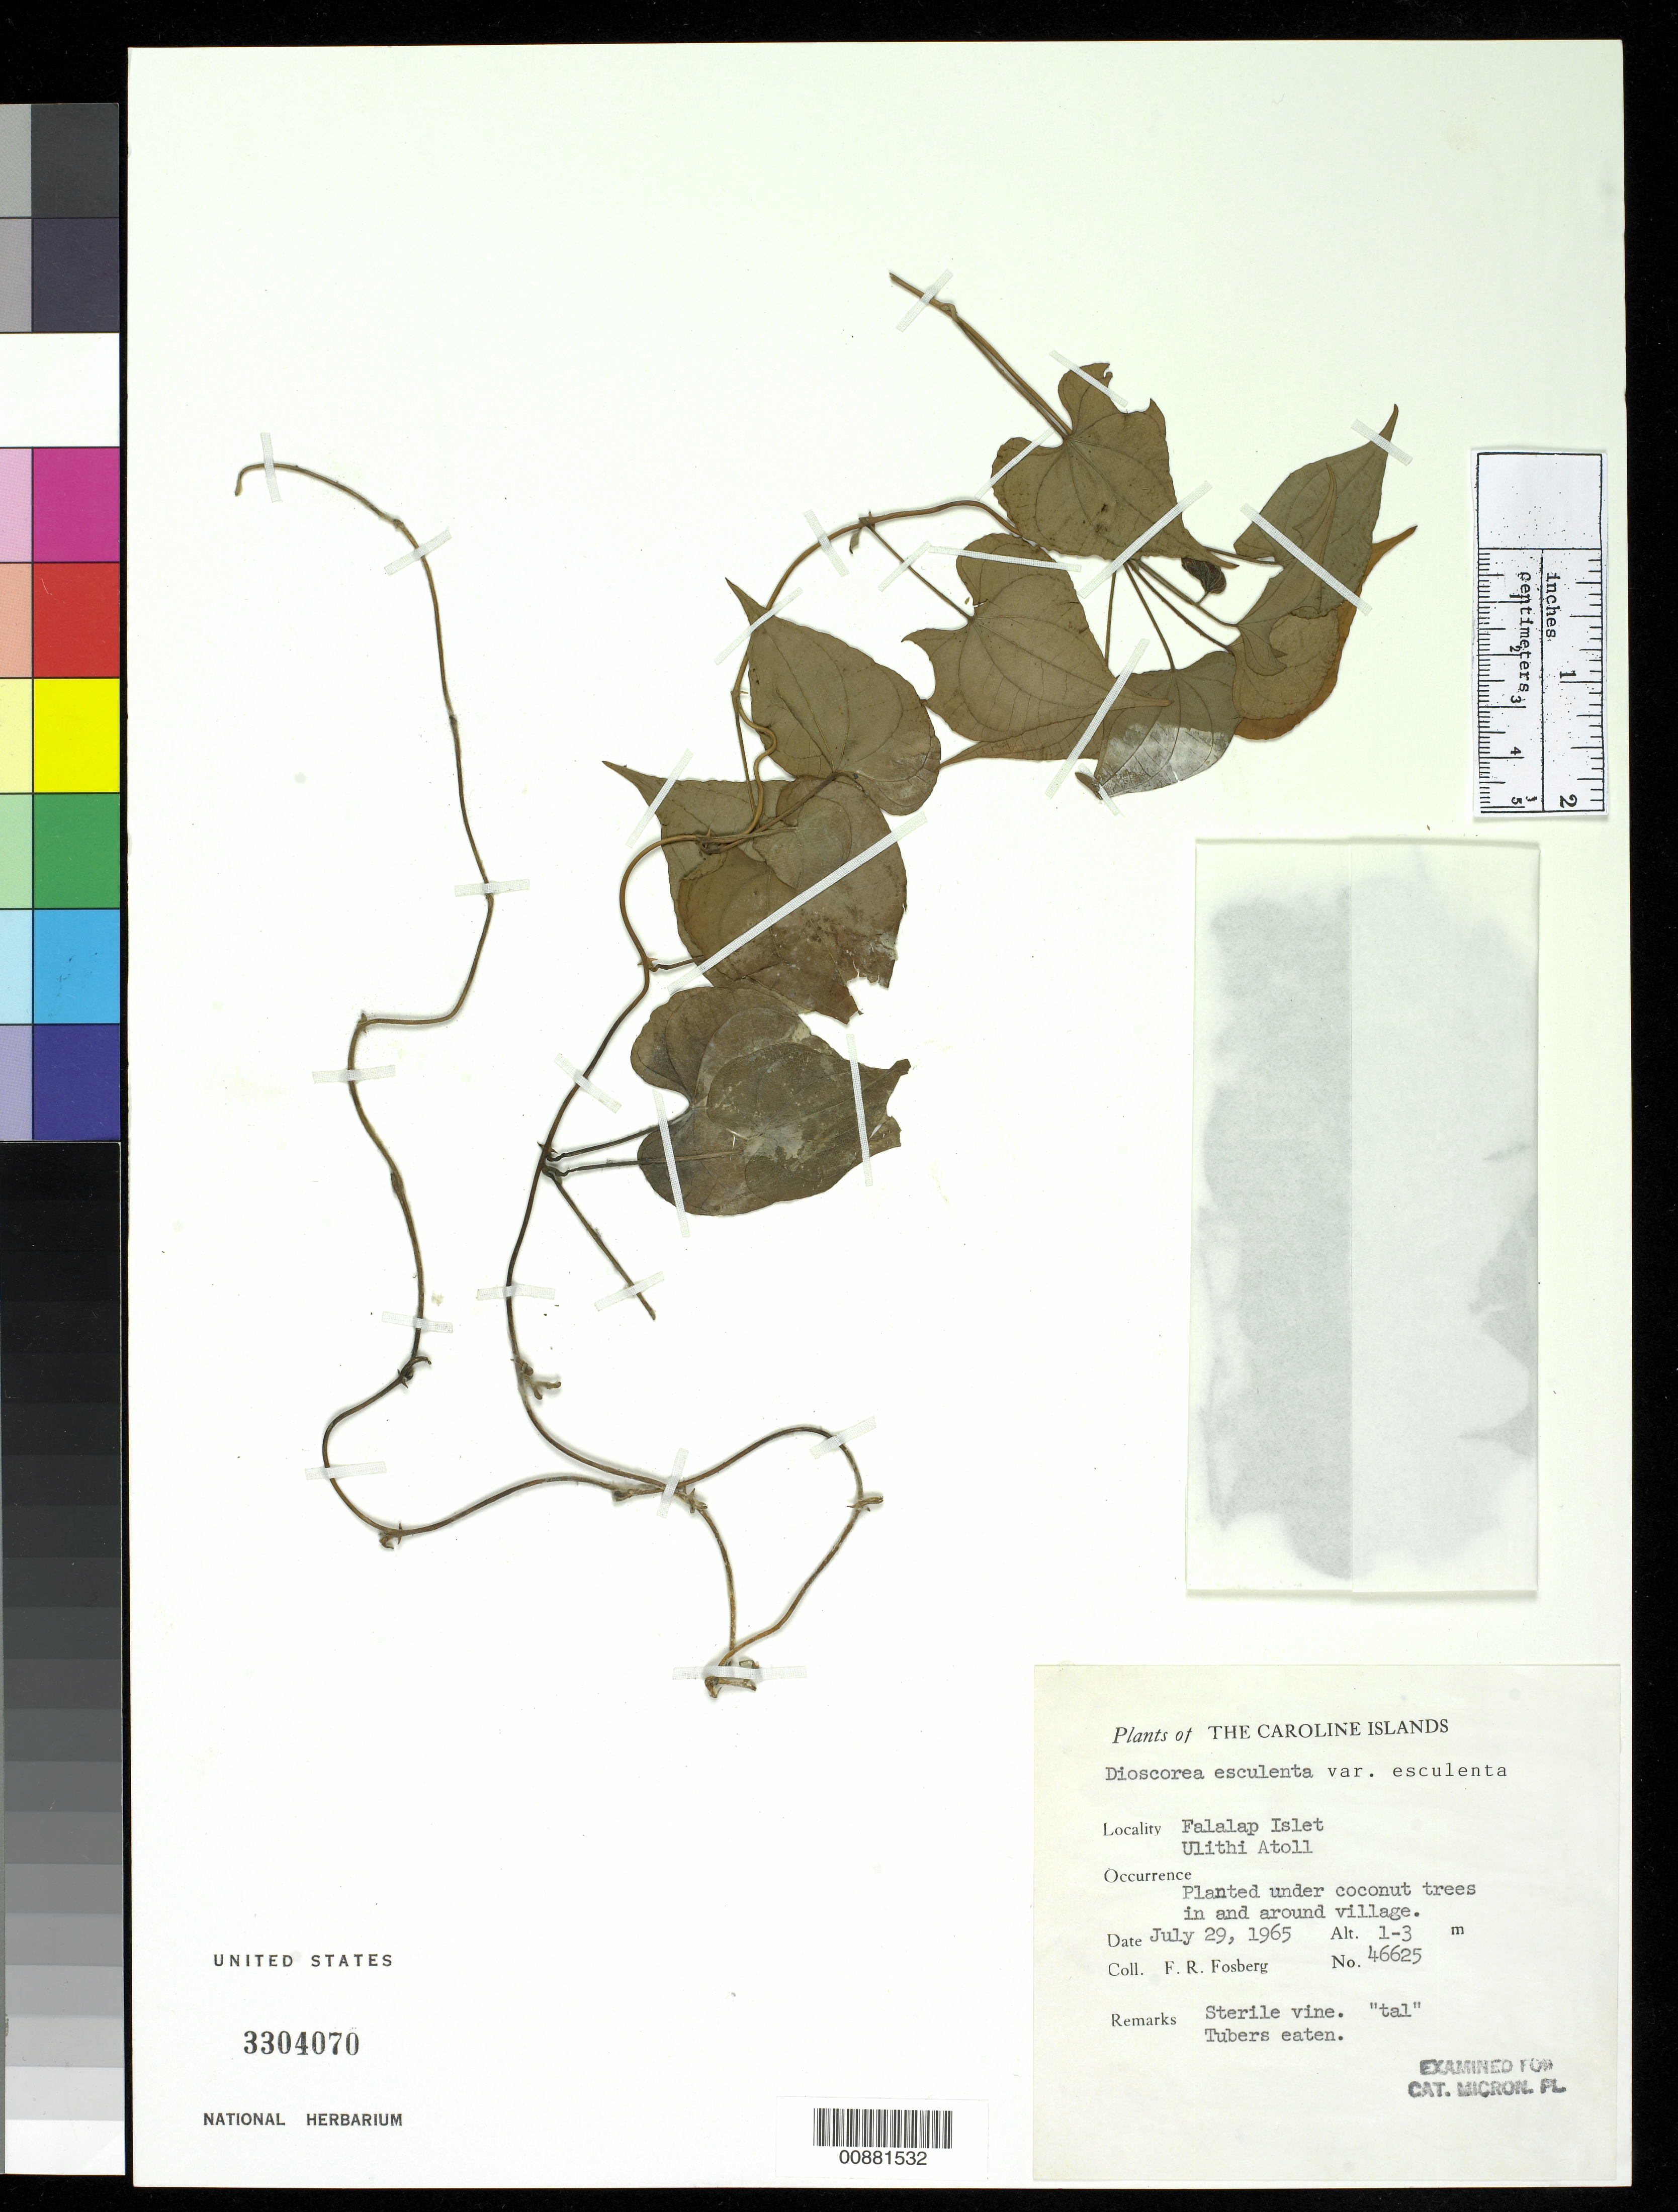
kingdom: Plantae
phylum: Tracheophyta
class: Liliopsida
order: Dioscoreales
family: Dioscoreaceae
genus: Dioscorea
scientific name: Dioscorea esculenta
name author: (Lour.) Burkill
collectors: F. R. Fosberg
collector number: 46625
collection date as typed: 29 Jul 1965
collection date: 1965-07-29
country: Micronesia, Federated States of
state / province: Yap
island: Ulithi Atoll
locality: Falalap Islet, Ulithi Atoll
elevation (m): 1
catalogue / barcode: US 3304070